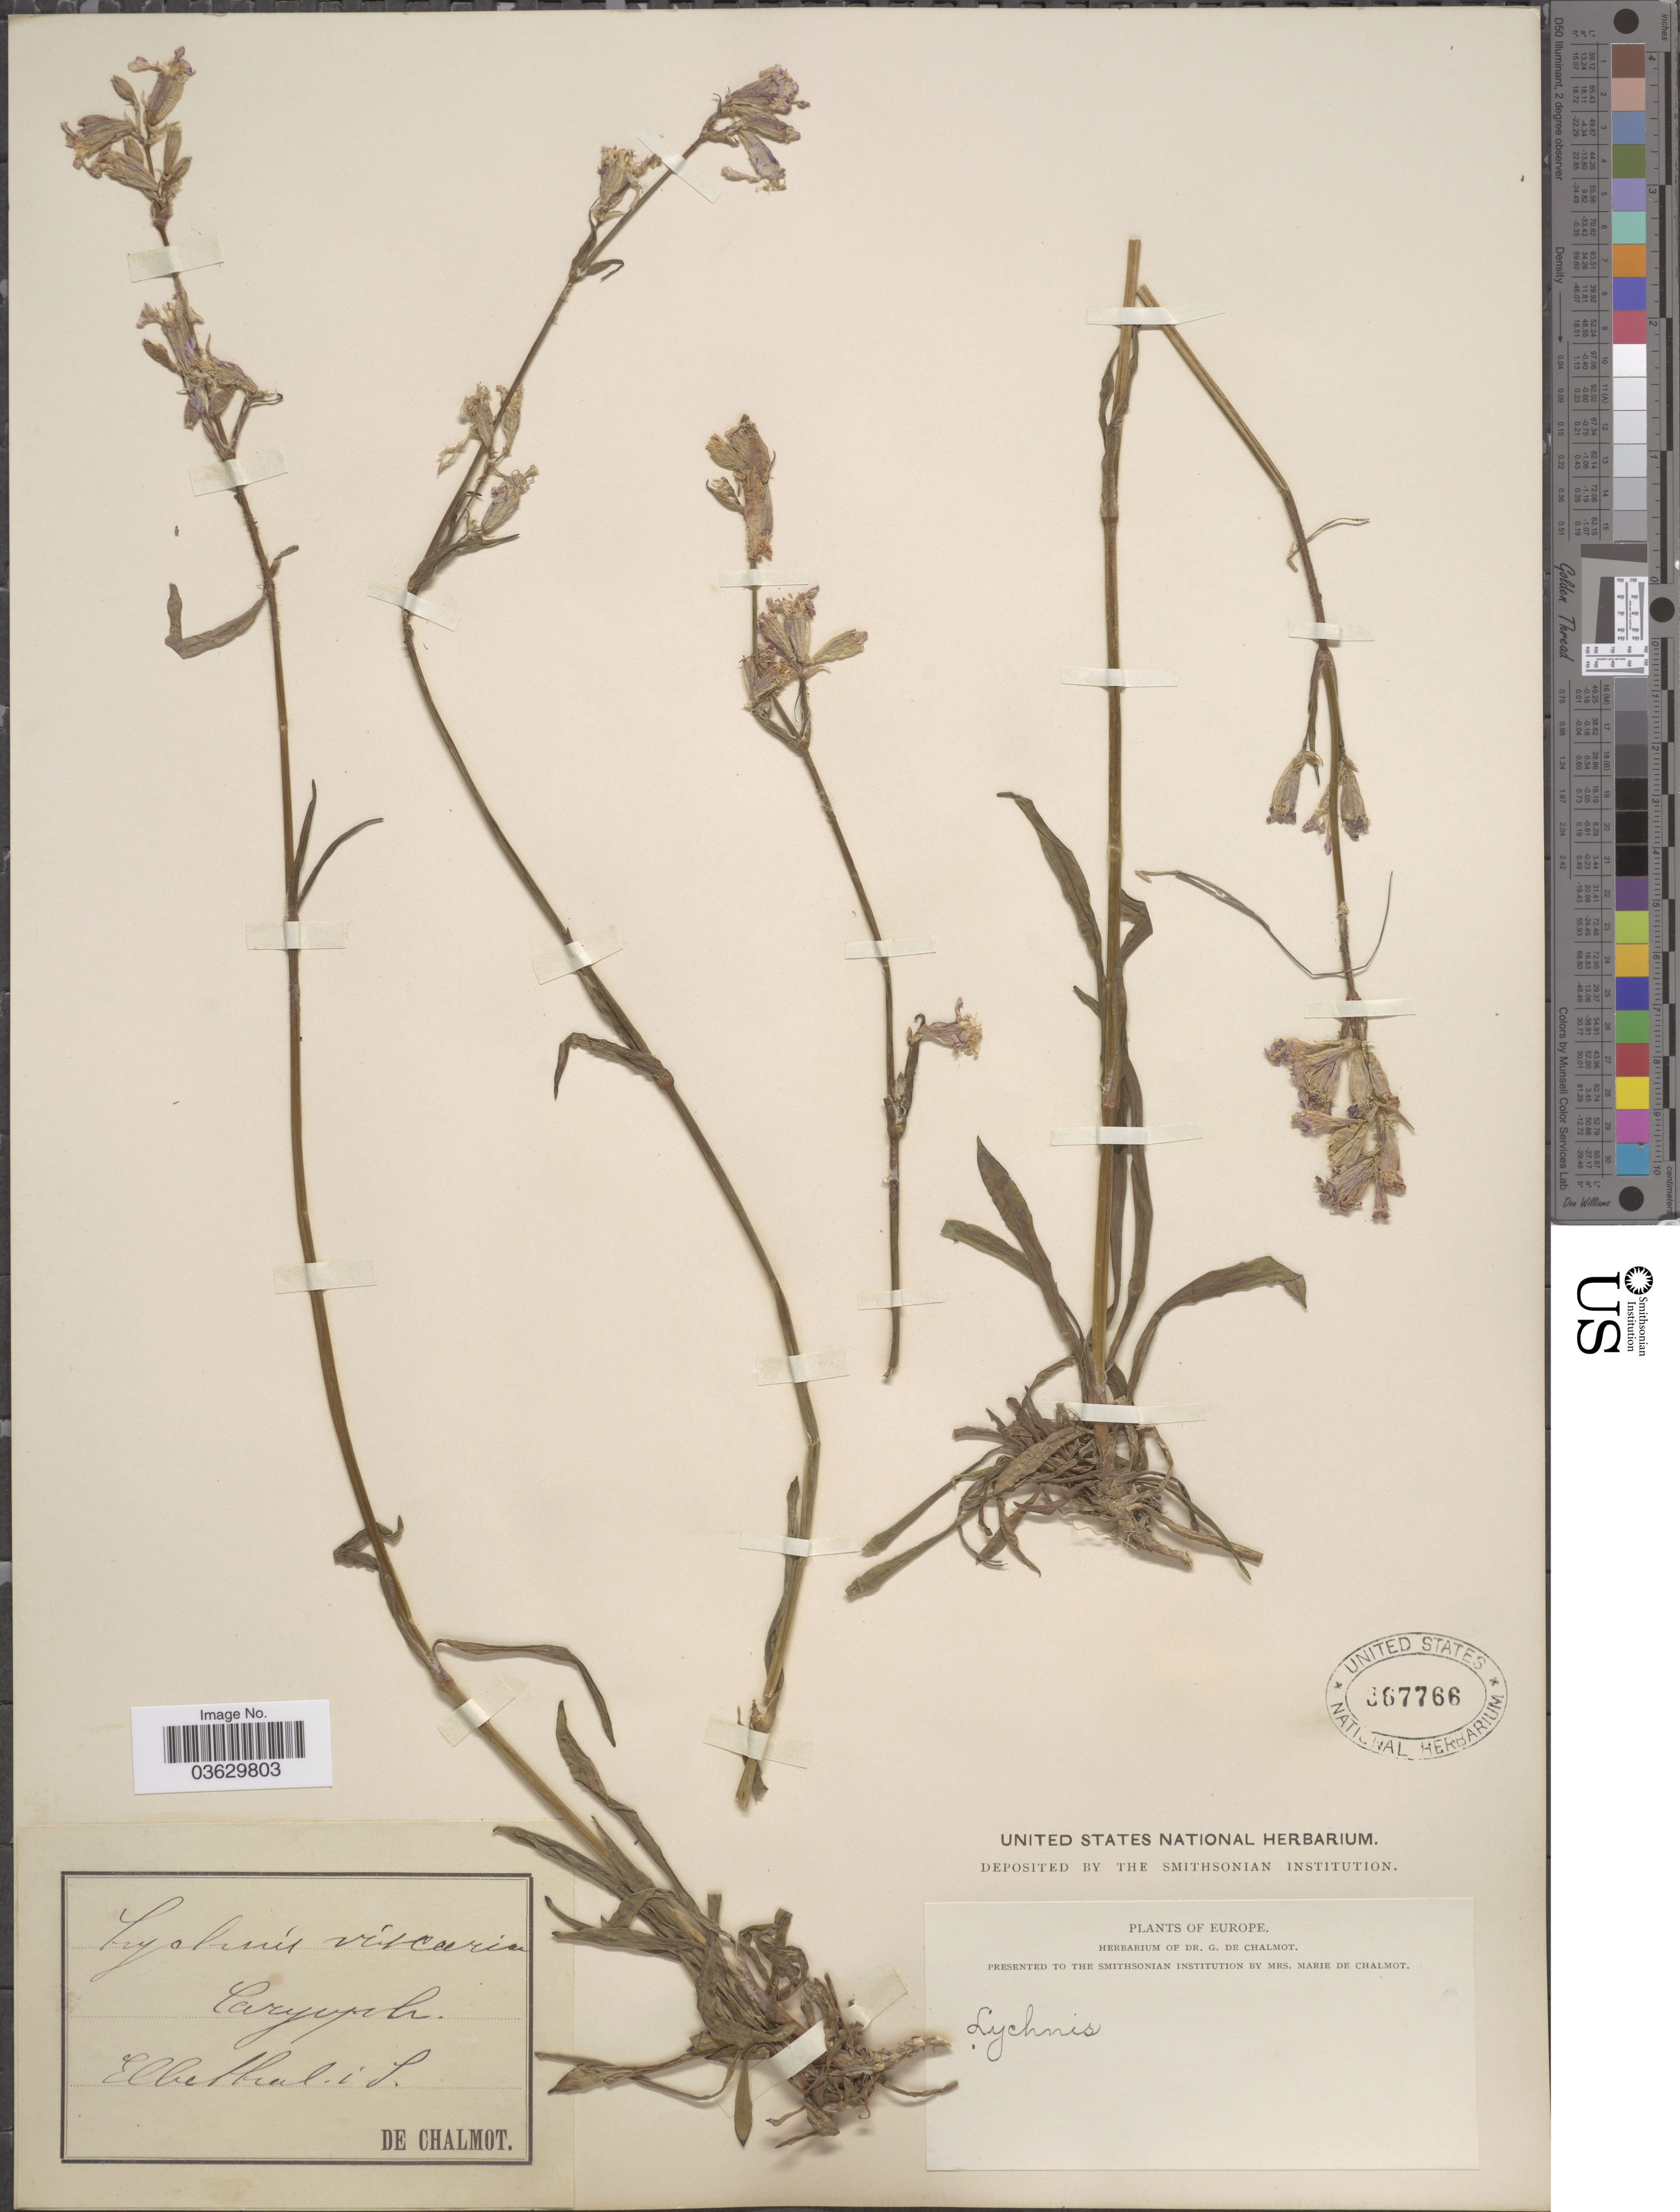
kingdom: Plantae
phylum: Tracheophyta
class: Magnoliopsida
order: Caryophyllales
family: Caryophyllaceae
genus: Lychnis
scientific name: Lychnis viscaria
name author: L.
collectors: G. de Chalmot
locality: Elbethal [interpreted] i.S. Europe.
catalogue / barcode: US 387766